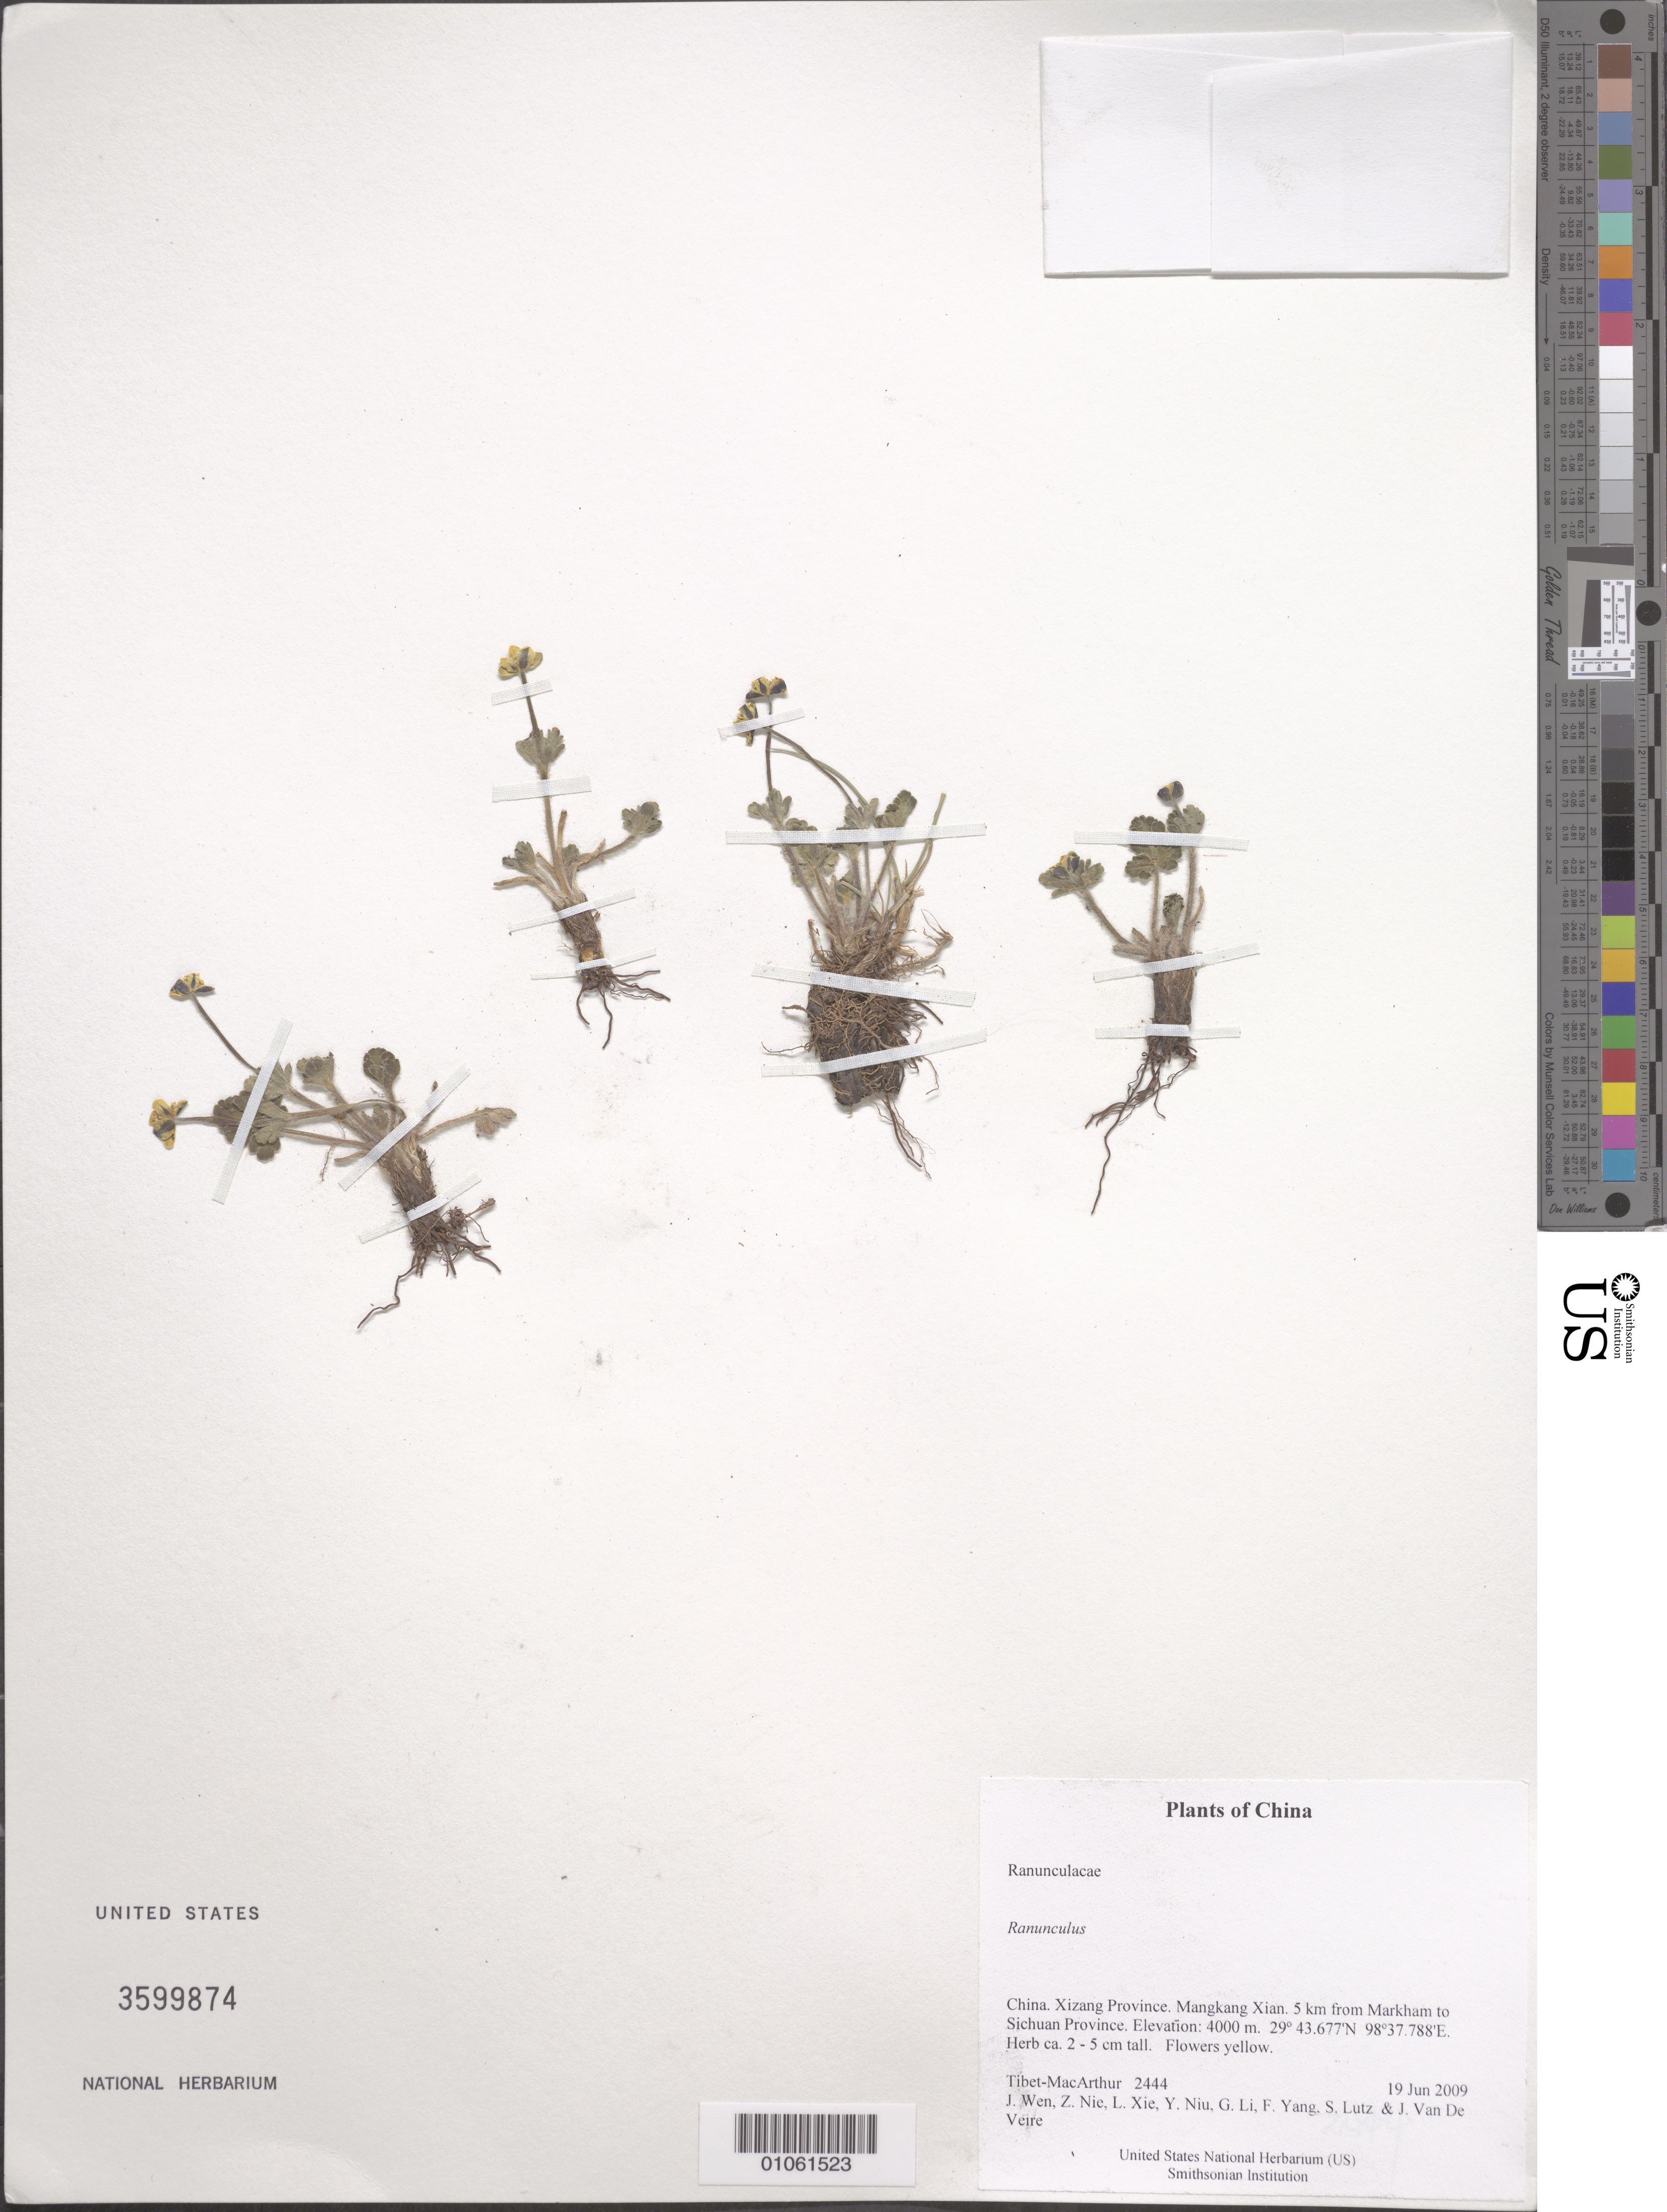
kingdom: Plantae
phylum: Tracheophyta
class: Magnoliopsida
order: Ranunculales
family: Ranunculaceae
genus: Ranunculus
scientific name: Ranunculus sp.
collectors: Tibet-MacArthur, J. Wen, Z. Nie, L. Xie, Y. Niu, G. Li, F. Yang, S. Lutz & J. Van De Veire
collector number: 2444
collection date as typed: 19 Jun 2009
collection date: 2009-06-19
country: China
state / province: Xizang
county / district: Mangkang Xian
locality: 5 km from Markham to Sichuan Province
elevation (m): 4000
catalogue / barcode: US 3599874